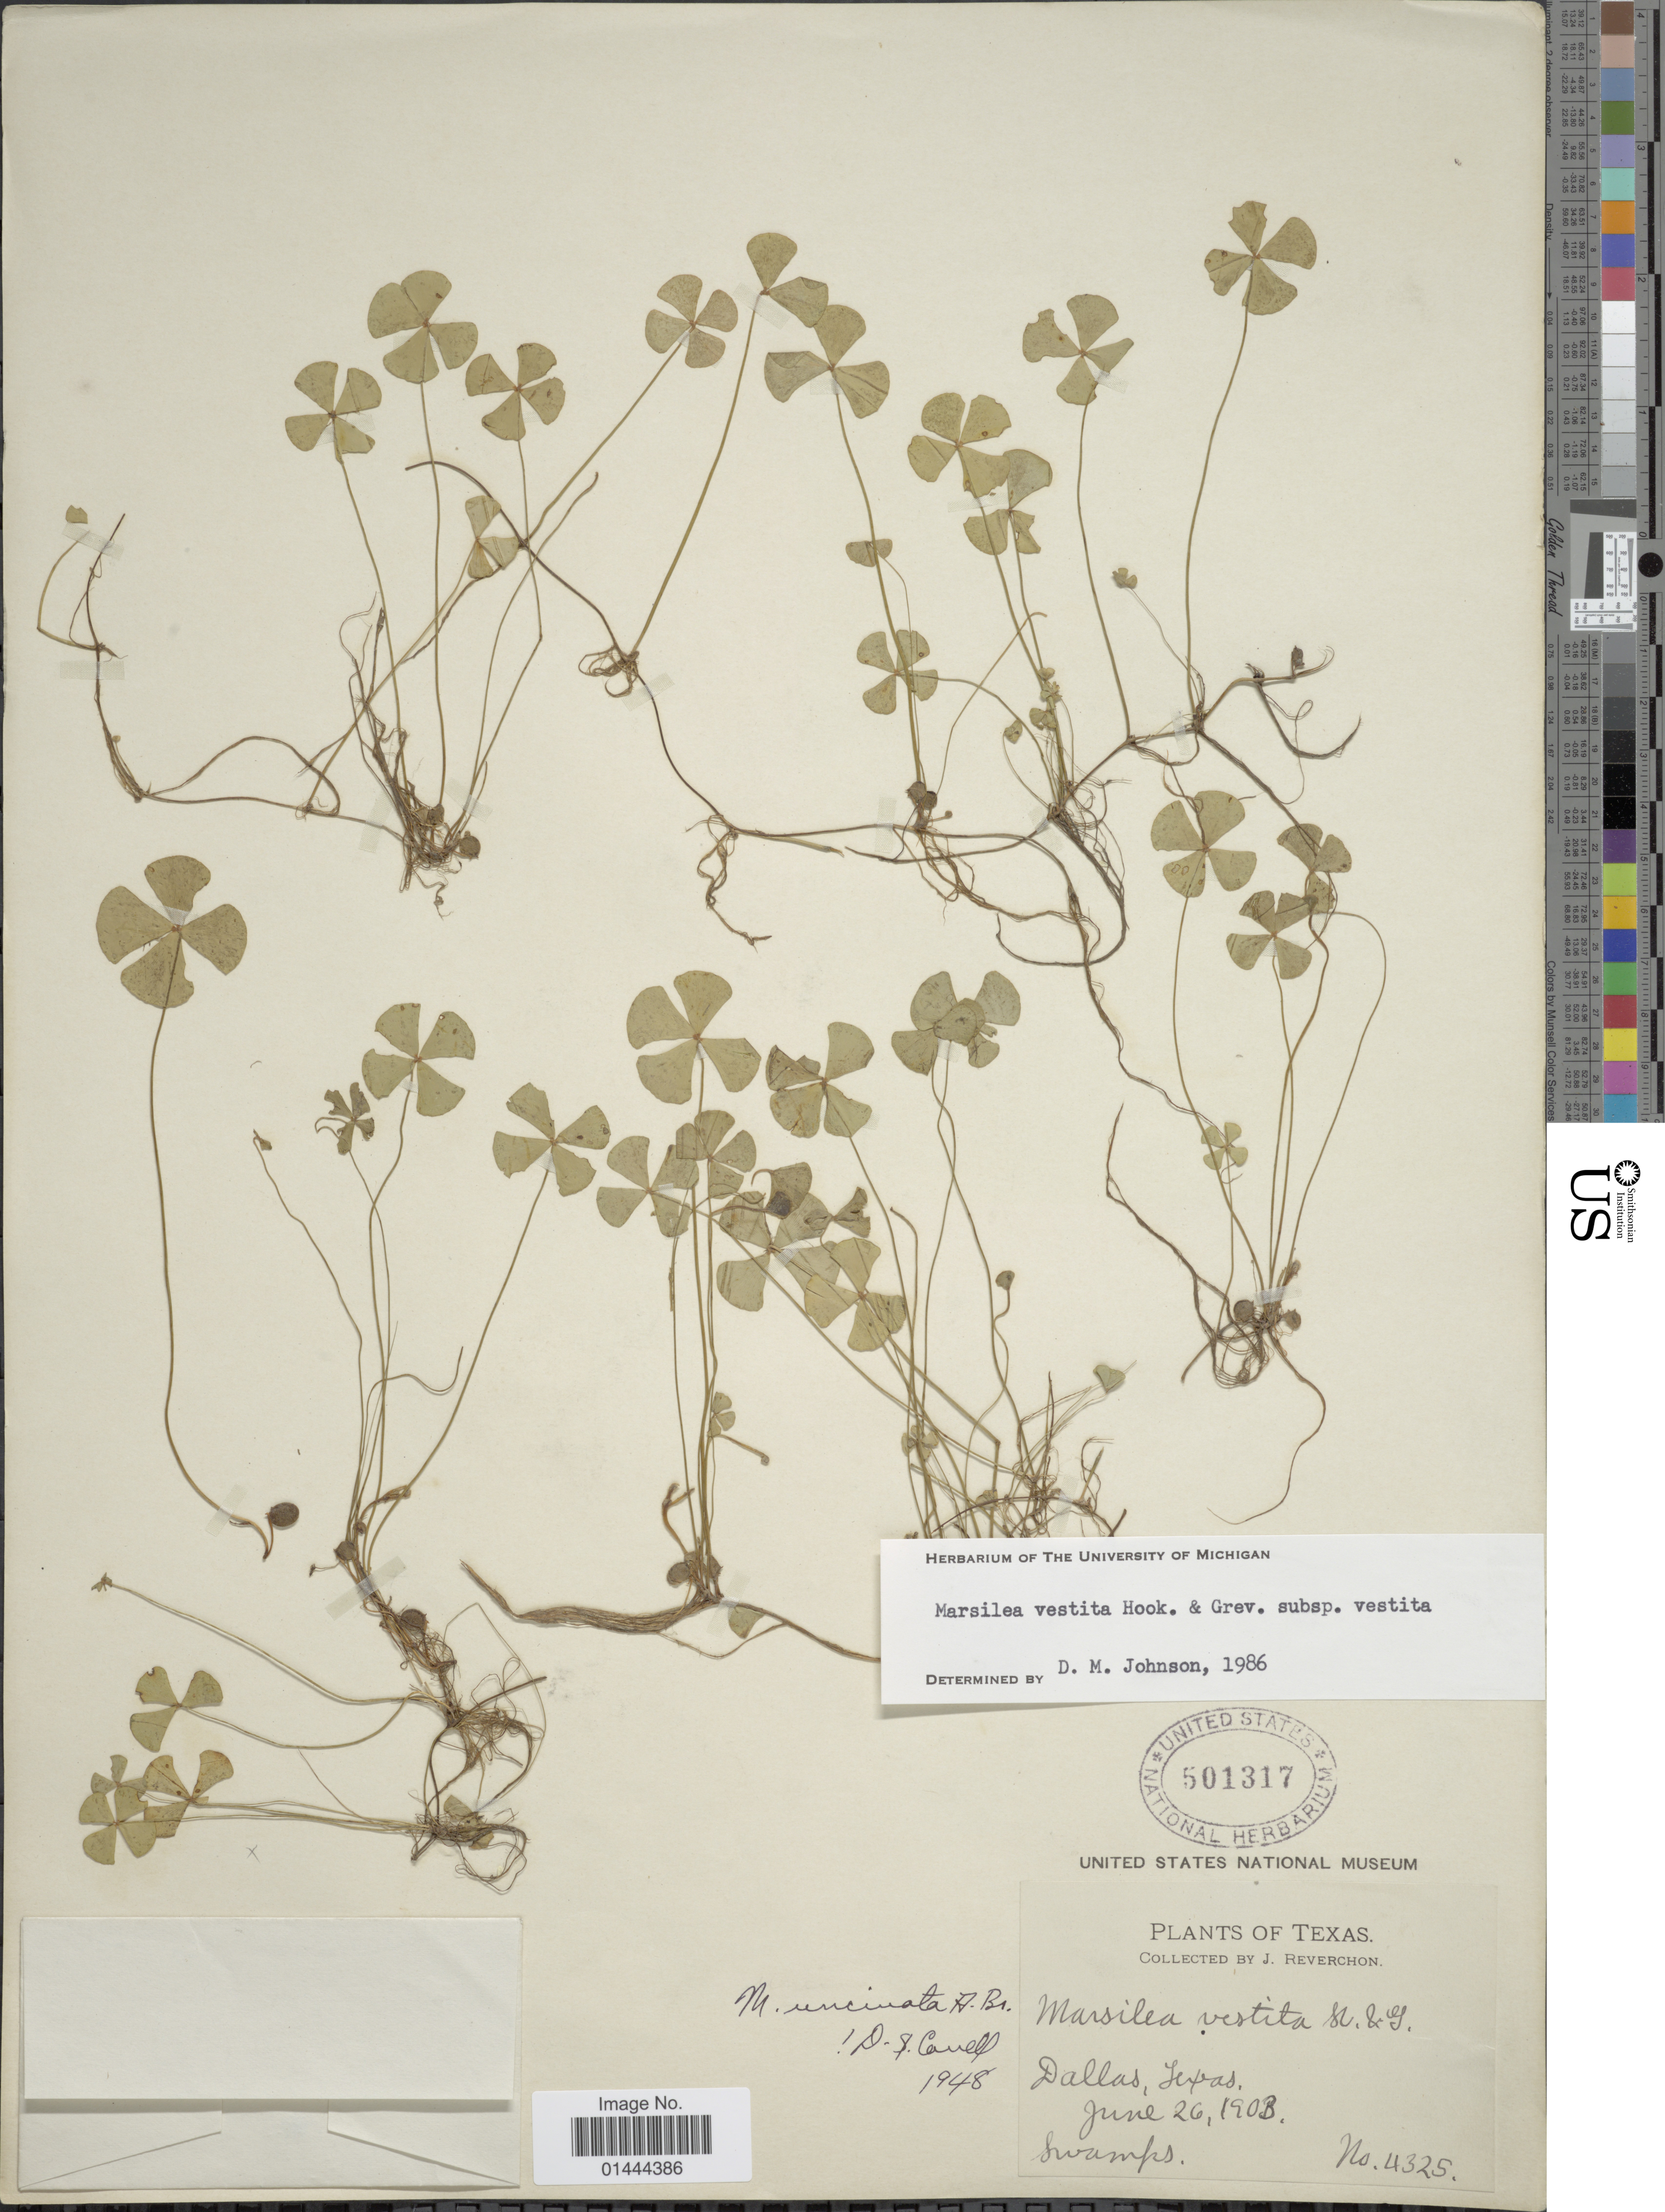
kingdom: Plantae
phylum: Tracheophyta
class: Polypodiopsida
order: Salviniales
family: Marsileaceae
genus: Marsilea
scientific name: Marsilea vestita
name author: Hook. & Grev.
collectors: J. Reverchon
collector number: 4325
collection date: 1903-06-26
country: United States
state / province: Texas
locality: Dallas, swamps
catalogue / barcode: US 501317